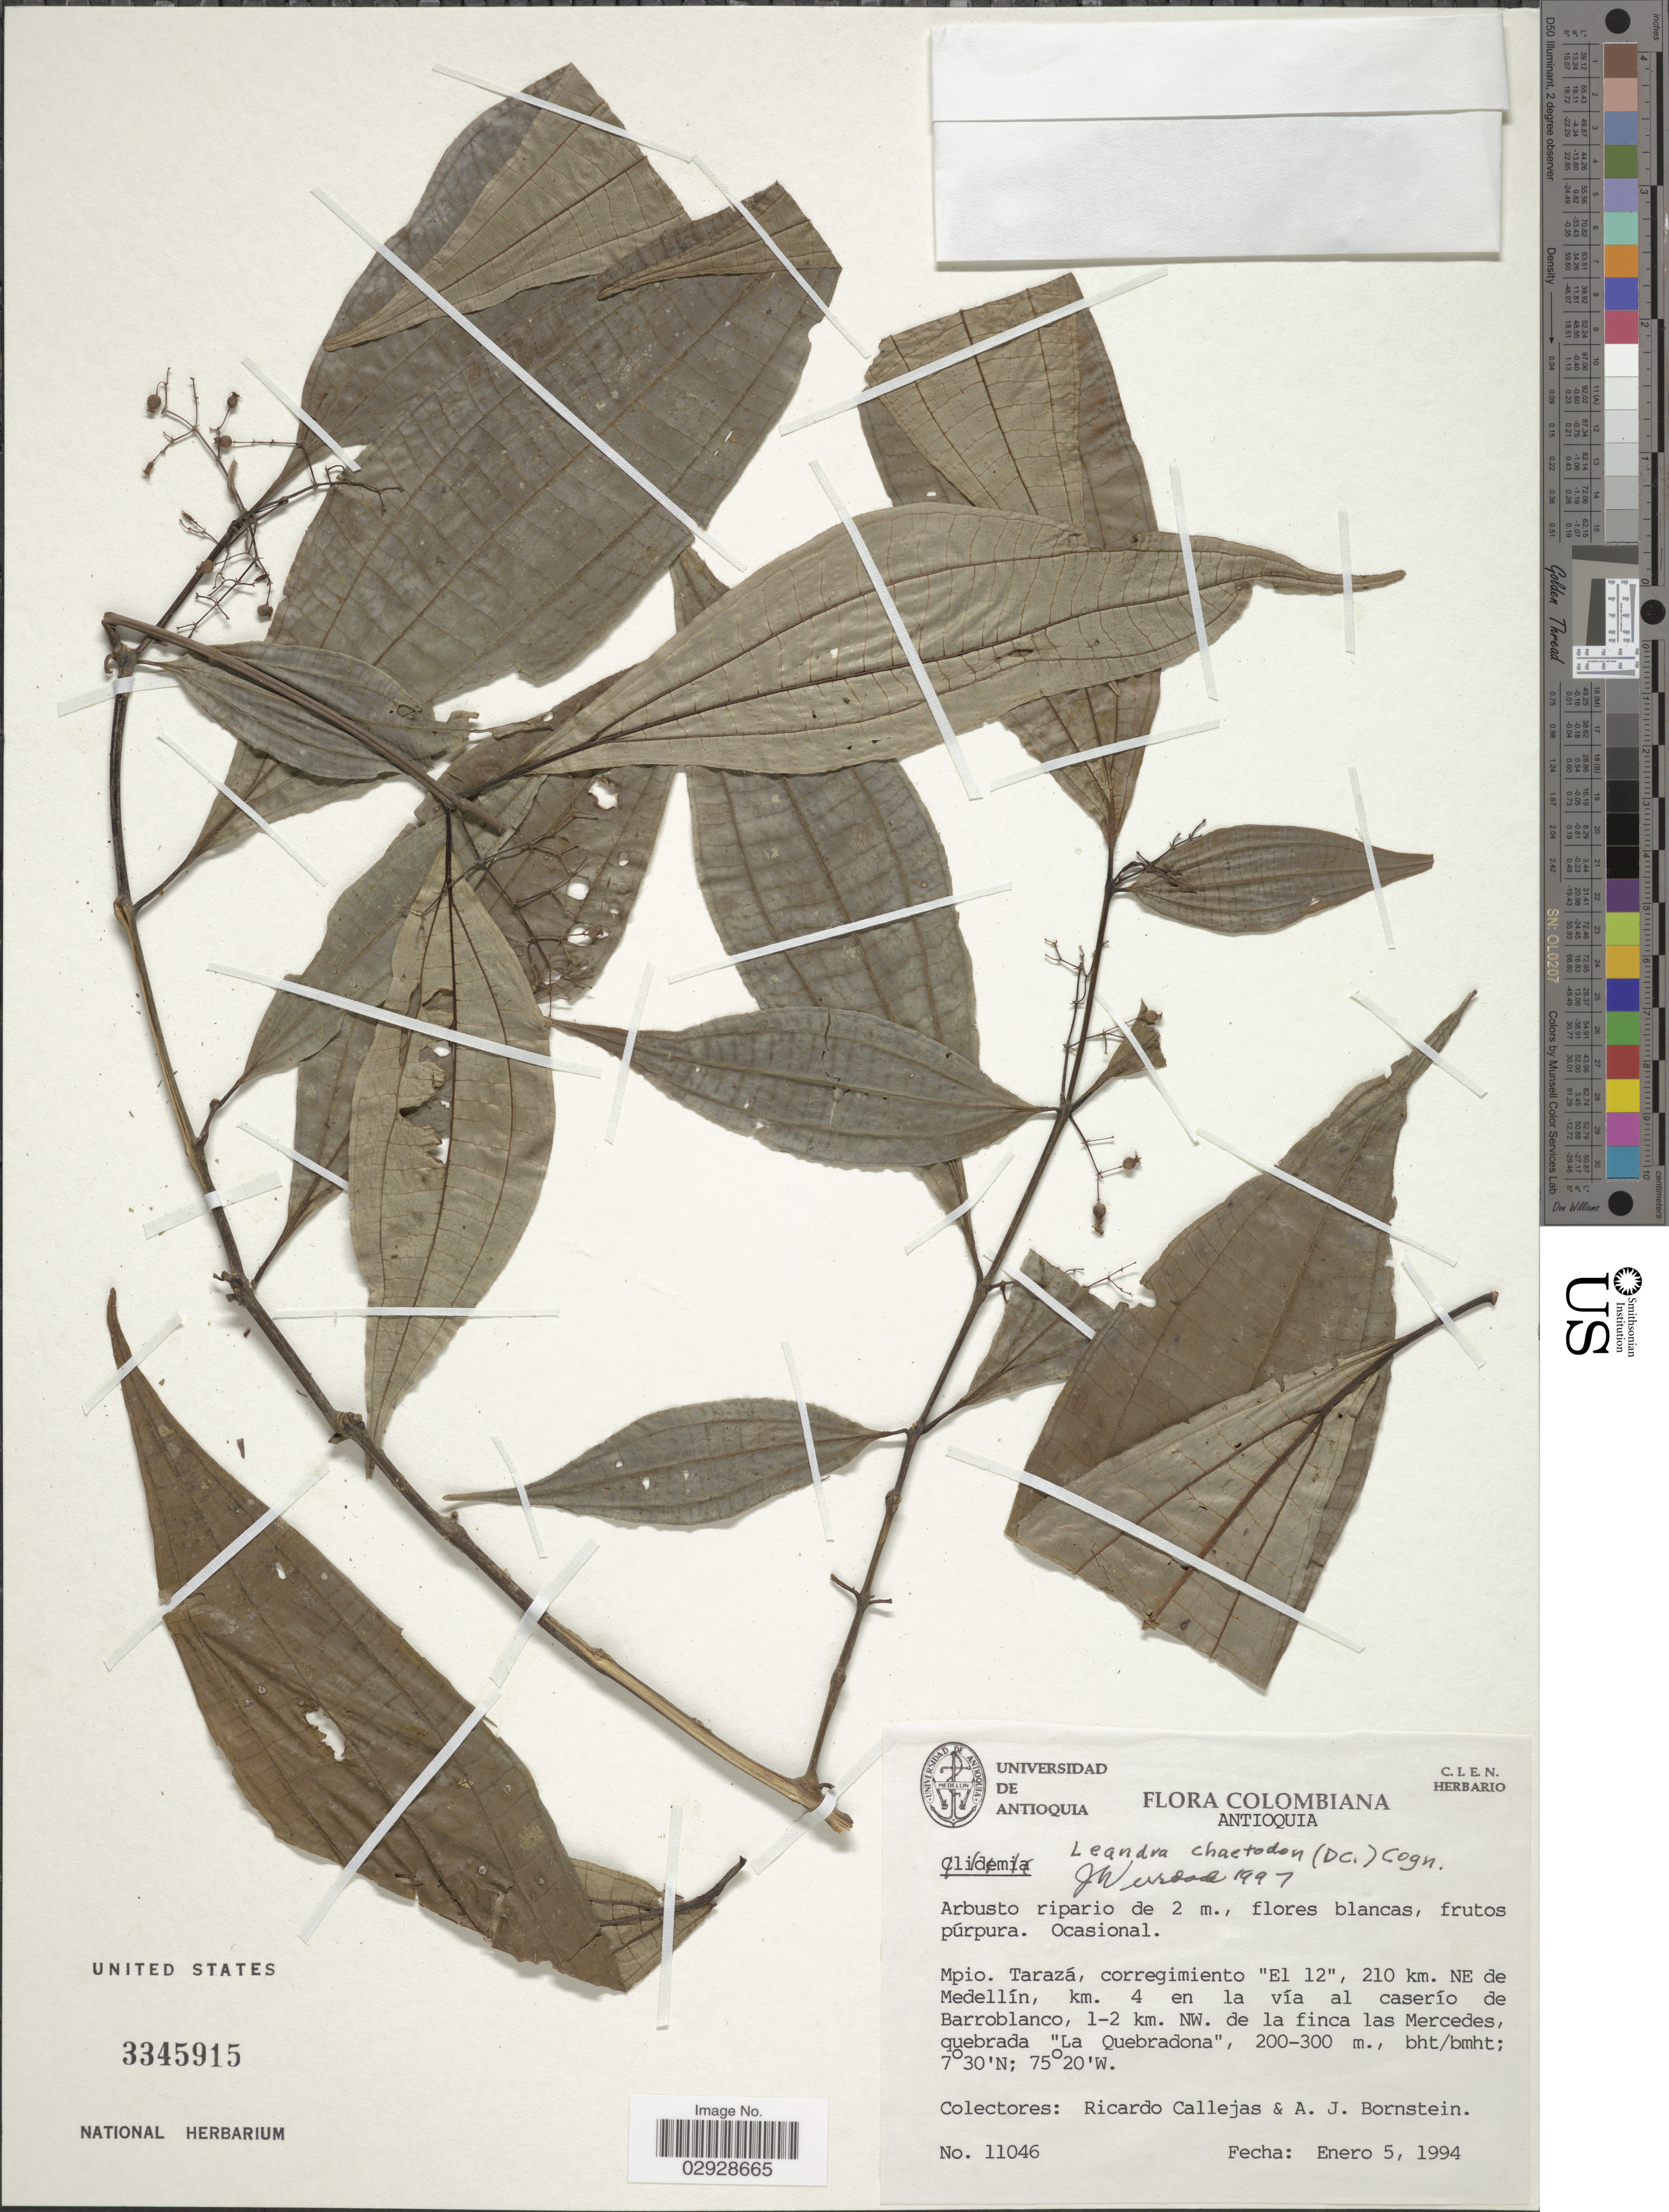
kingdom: Plantae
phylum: Tracheophyta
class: Magnoliopsida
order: Myrtales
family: Melastomataceae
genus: Leandra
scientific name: Leandra chaetodon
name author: (DC.) Cogn.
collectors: R. Callejas & A. Bornstein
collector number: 11046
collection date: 1994-01-05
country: Colombia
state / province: Antioquia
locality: Mpio. Tarazá, corregimiento "El 12", 210 km. NE de Medellín, km. 4 en la vía al caserío de Barroblanco, 1-2 km. NW. de la finca las Mercedes, quebrada "La Quebradona".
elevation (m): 200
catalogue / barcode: US 3345915